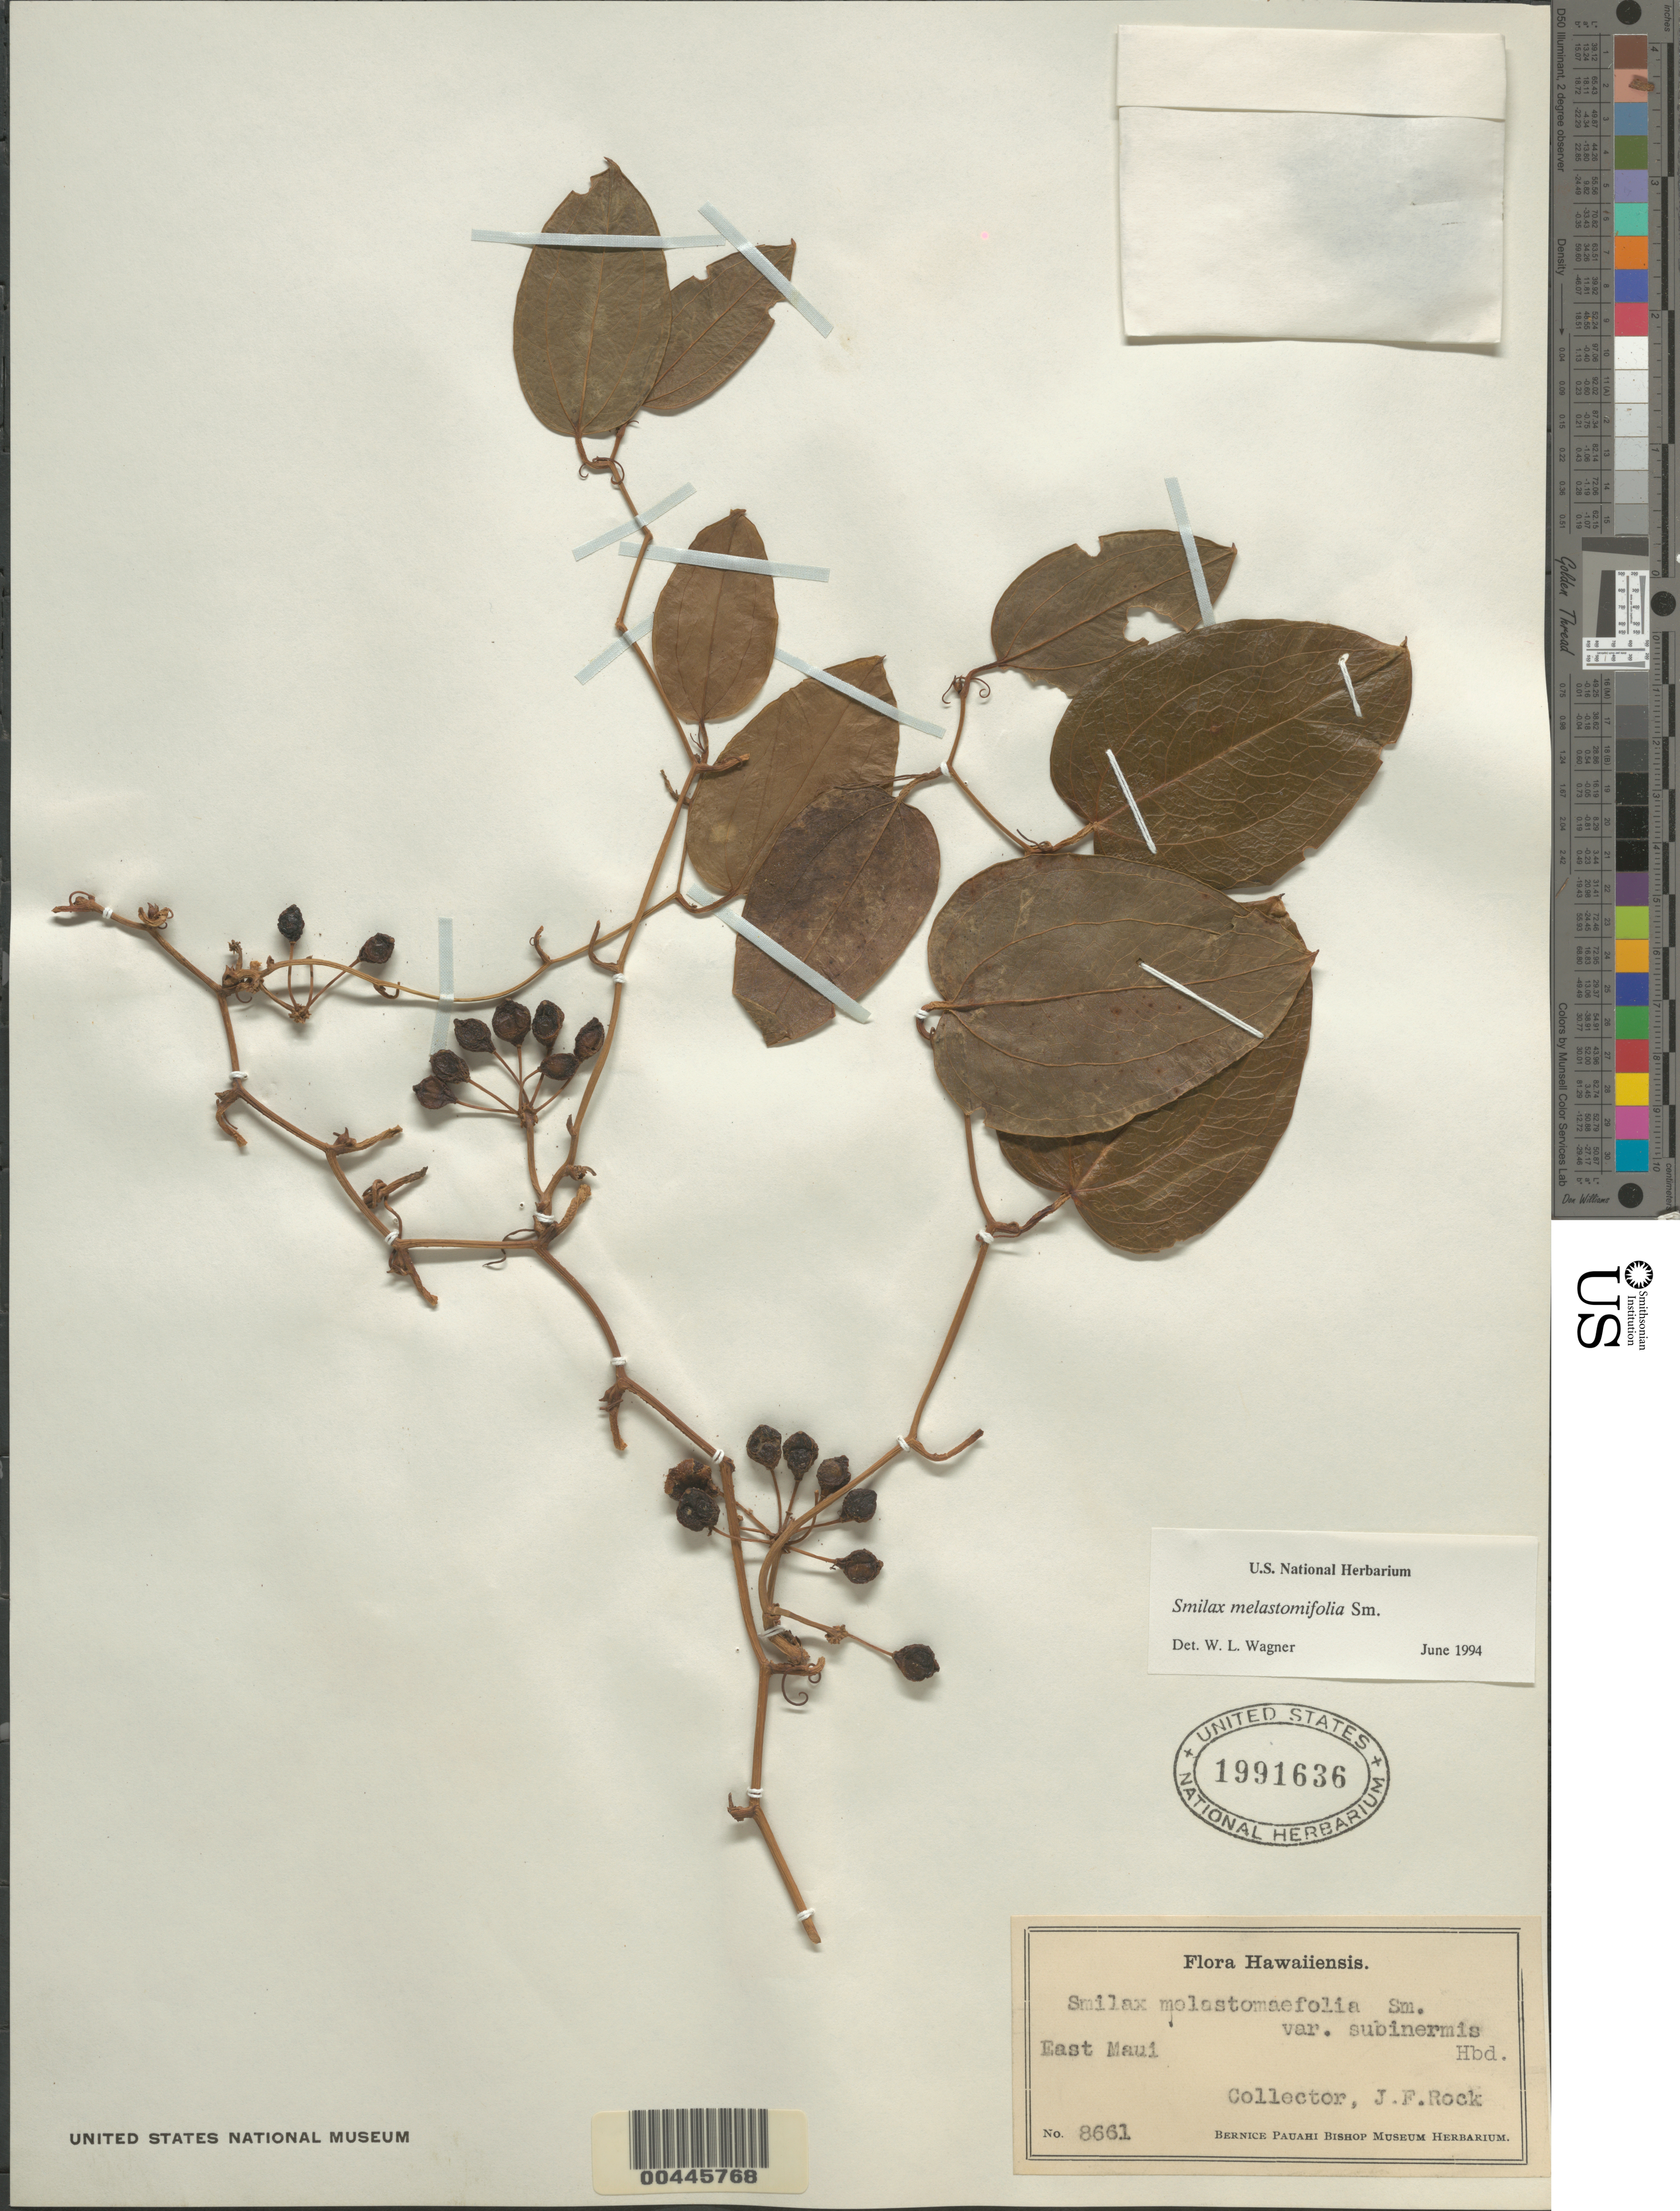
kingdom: Plantae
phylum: Tracheophyta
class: Liliopsida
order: Liliales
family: Smilacaceae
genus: Smilax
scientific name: Smilax melastomifolia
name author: Sm.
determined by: Wagner, W. L., (BOT), Smithsonian Institution - National Museum of Natural History (UNITED STATES)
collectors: J. F. Rock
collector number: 8661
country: United States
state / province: Hawaii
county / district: Maui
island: Maui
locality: E Maui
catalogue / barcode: US 1991636